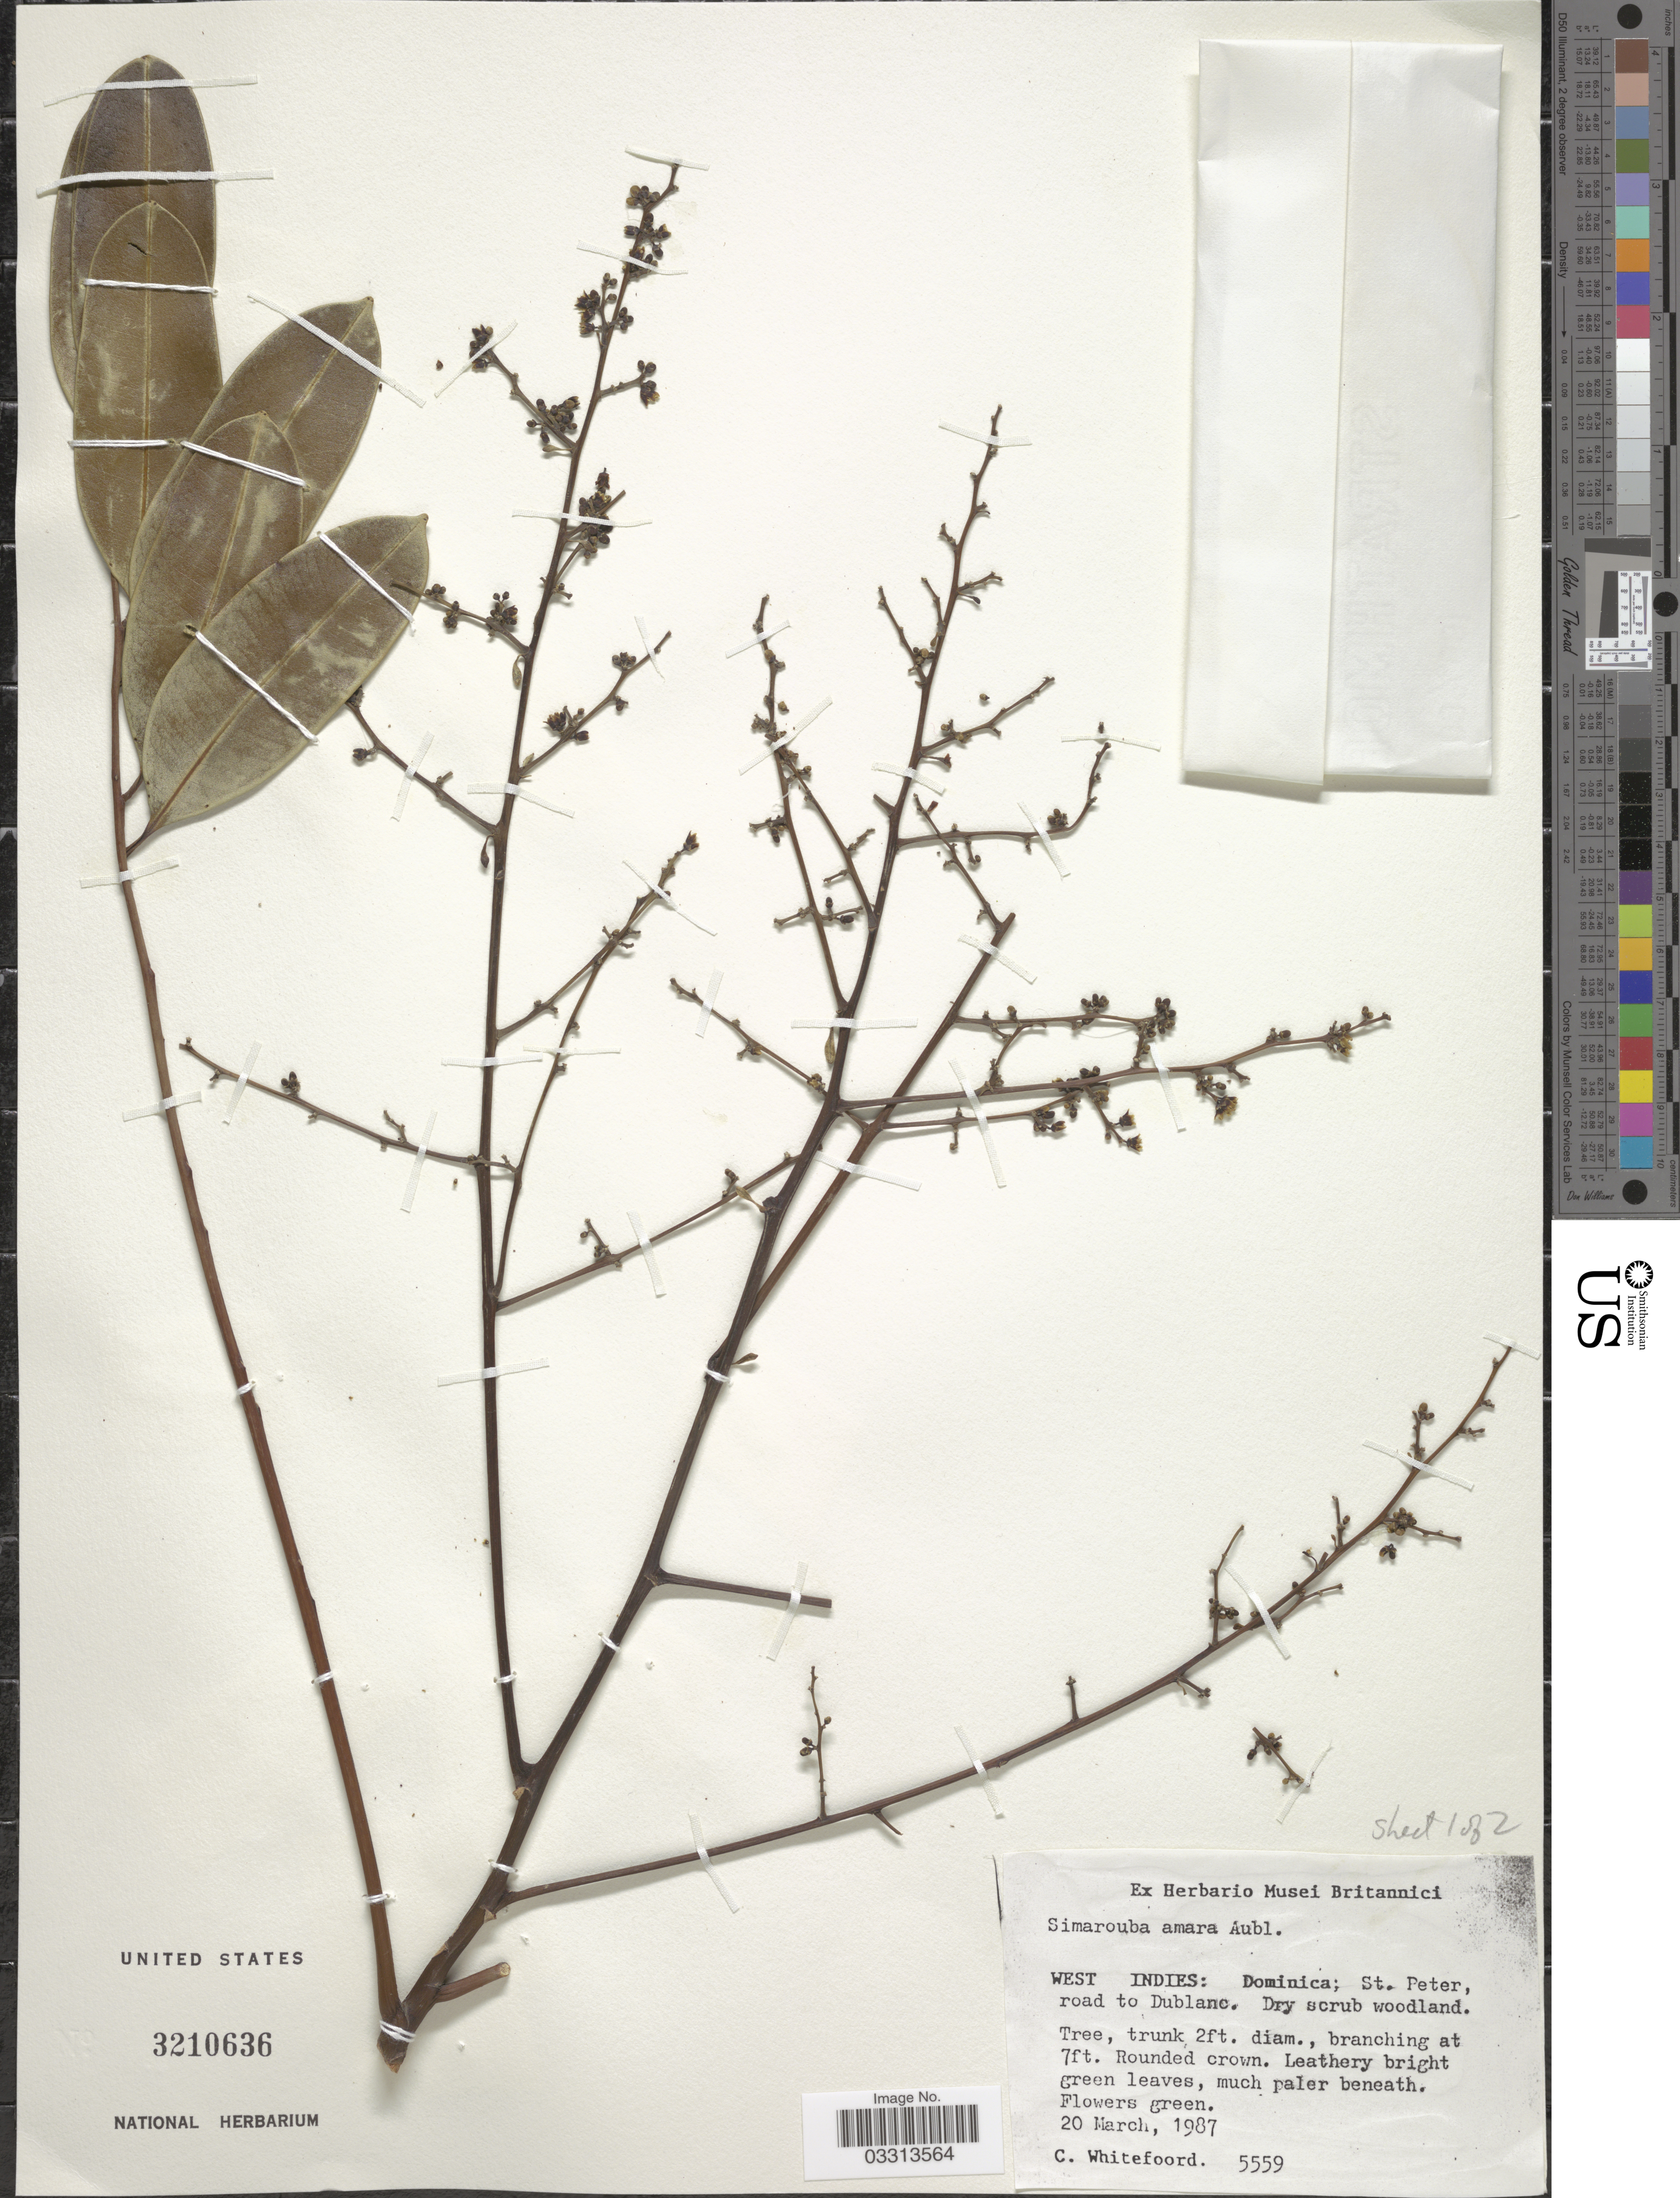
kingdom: Plantae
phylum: Tracheophyta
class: Magnoliopsida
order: Sapindales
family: Simaroubaceae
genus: Simarouba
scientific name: Simarouba amara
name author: Aubl.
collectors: C. Whitefoord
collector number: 5559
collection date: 1987-03-20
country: Dominica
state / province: St. Peter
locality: St. Peter, road to Dublanc.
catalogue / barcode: US 3210636